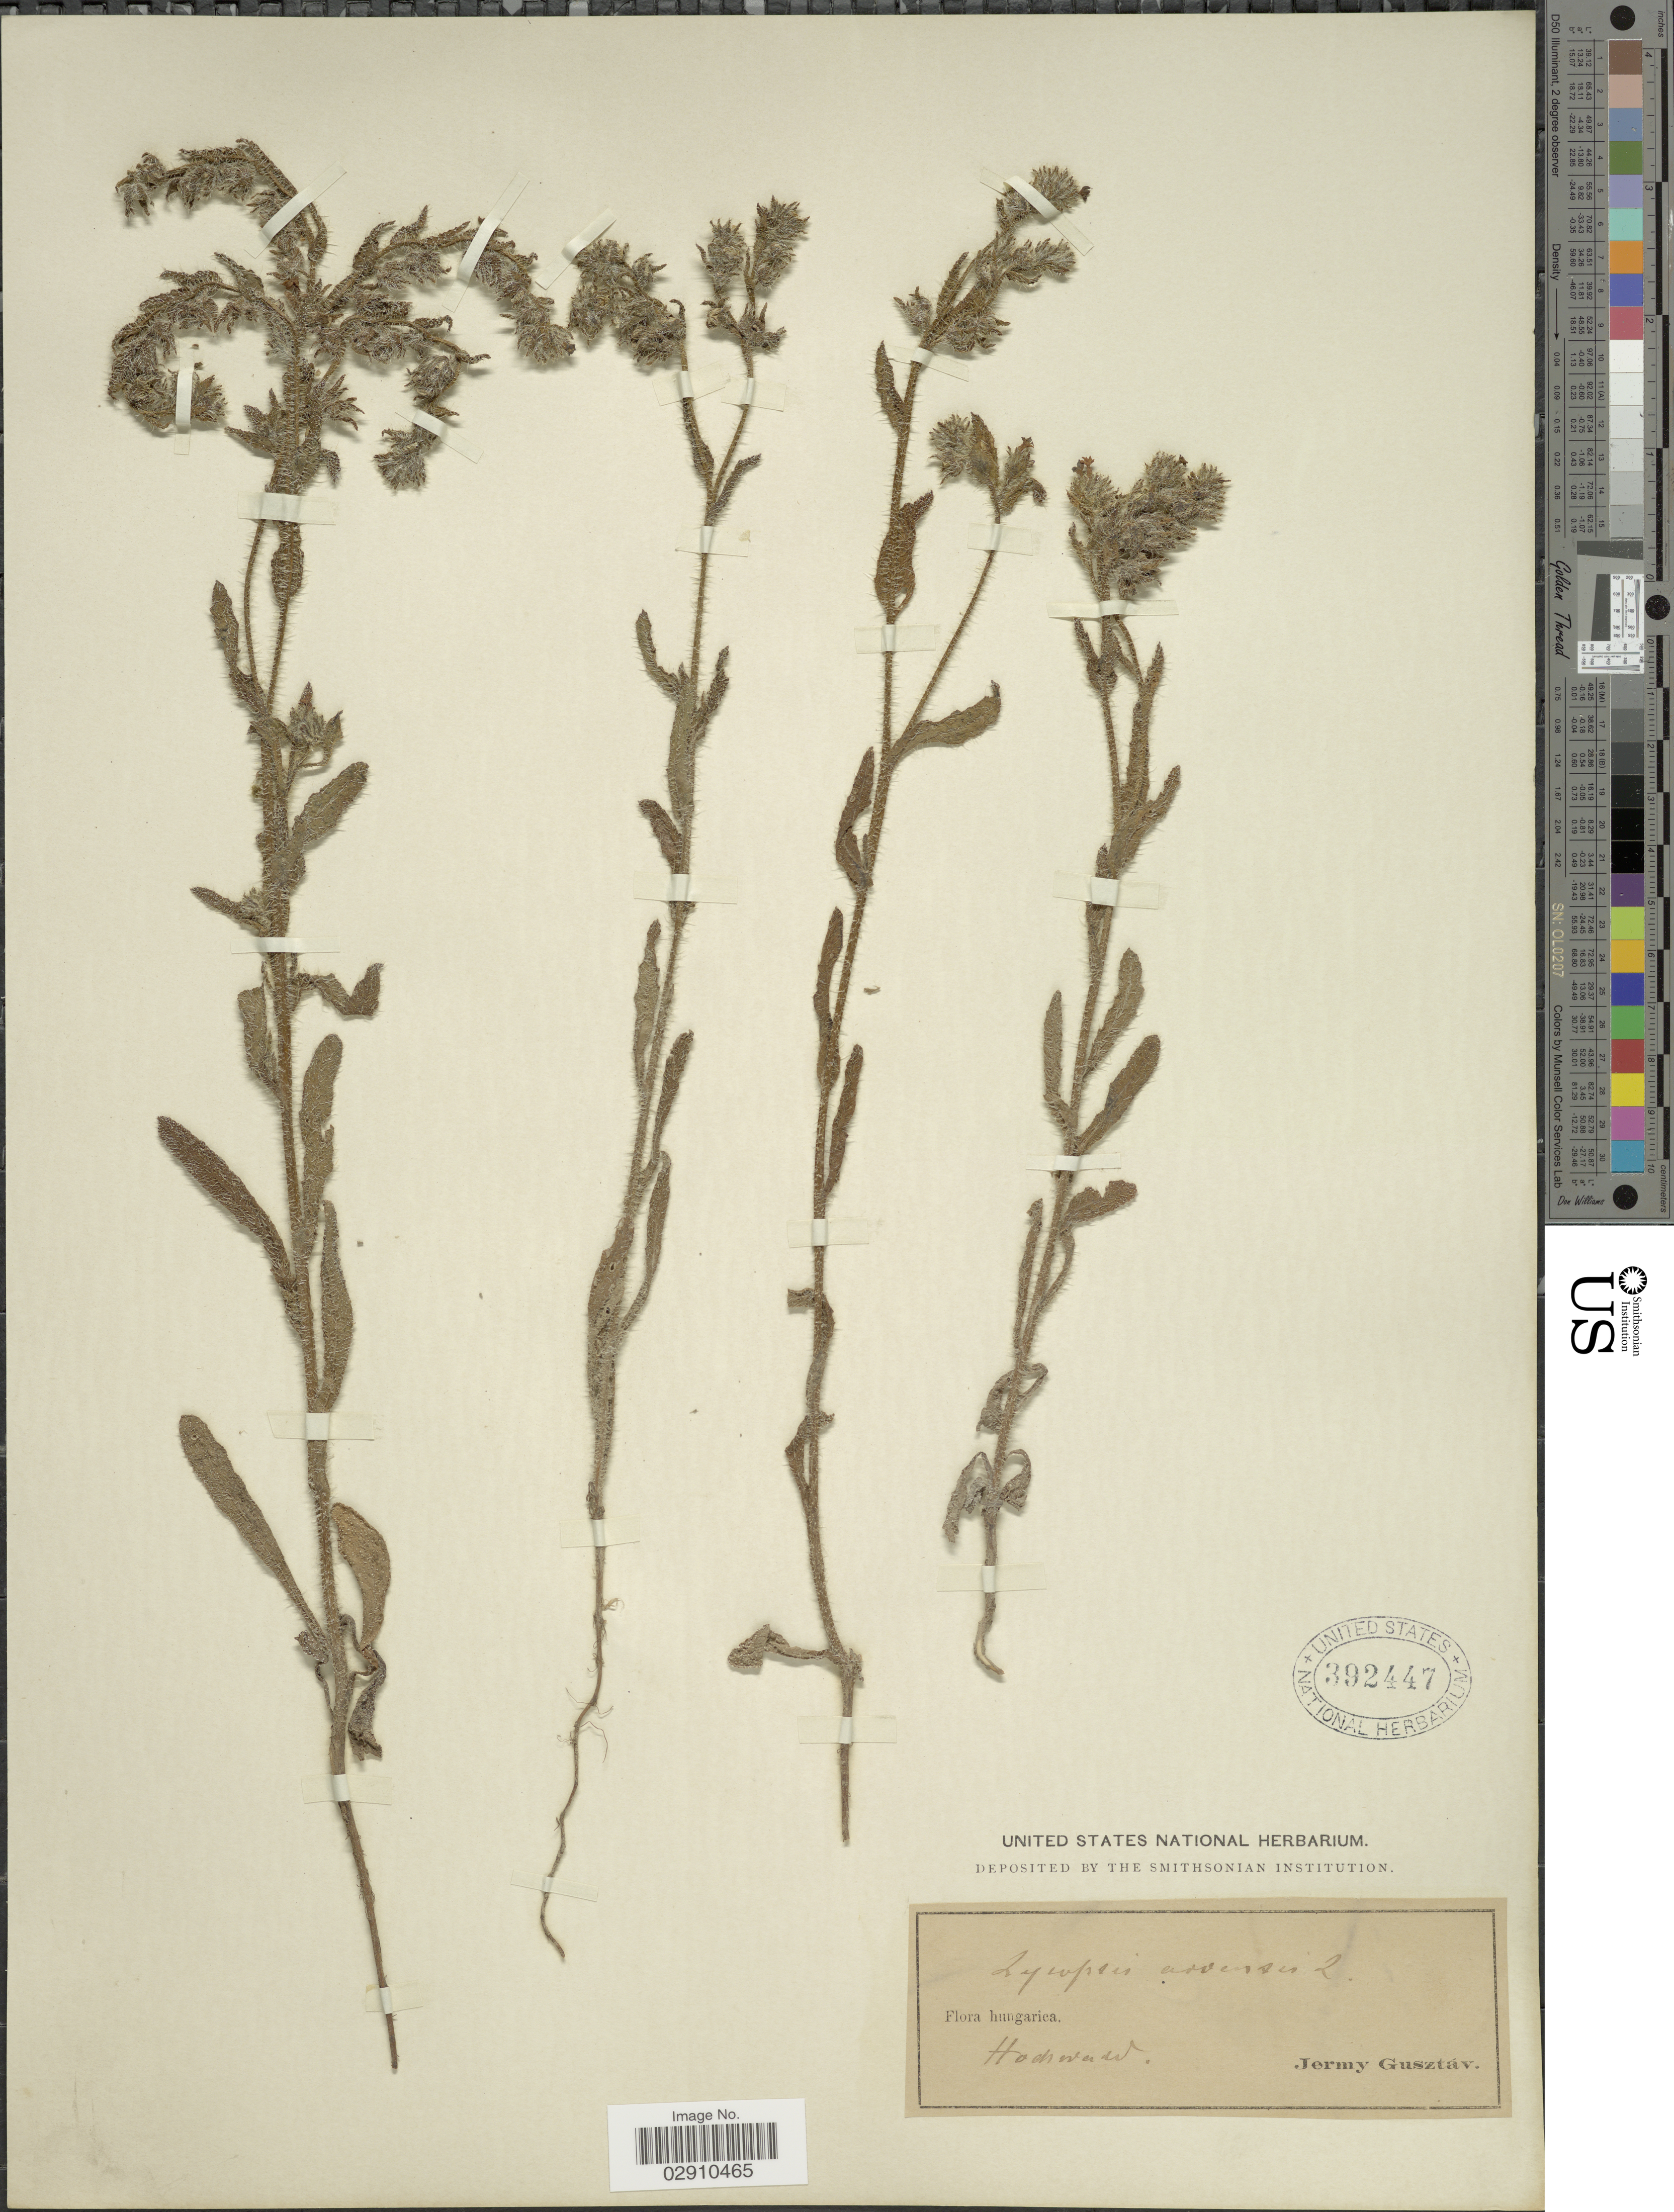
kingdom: Plantae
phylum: Tracheophyta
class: Magnoliopsida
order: Boraginales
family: Boraginaceae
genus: Lycopsis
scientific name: Lycopsis arvensis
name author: L.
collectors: G. Jermy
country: Hungary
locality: Hochwald.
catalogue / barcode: US 392447